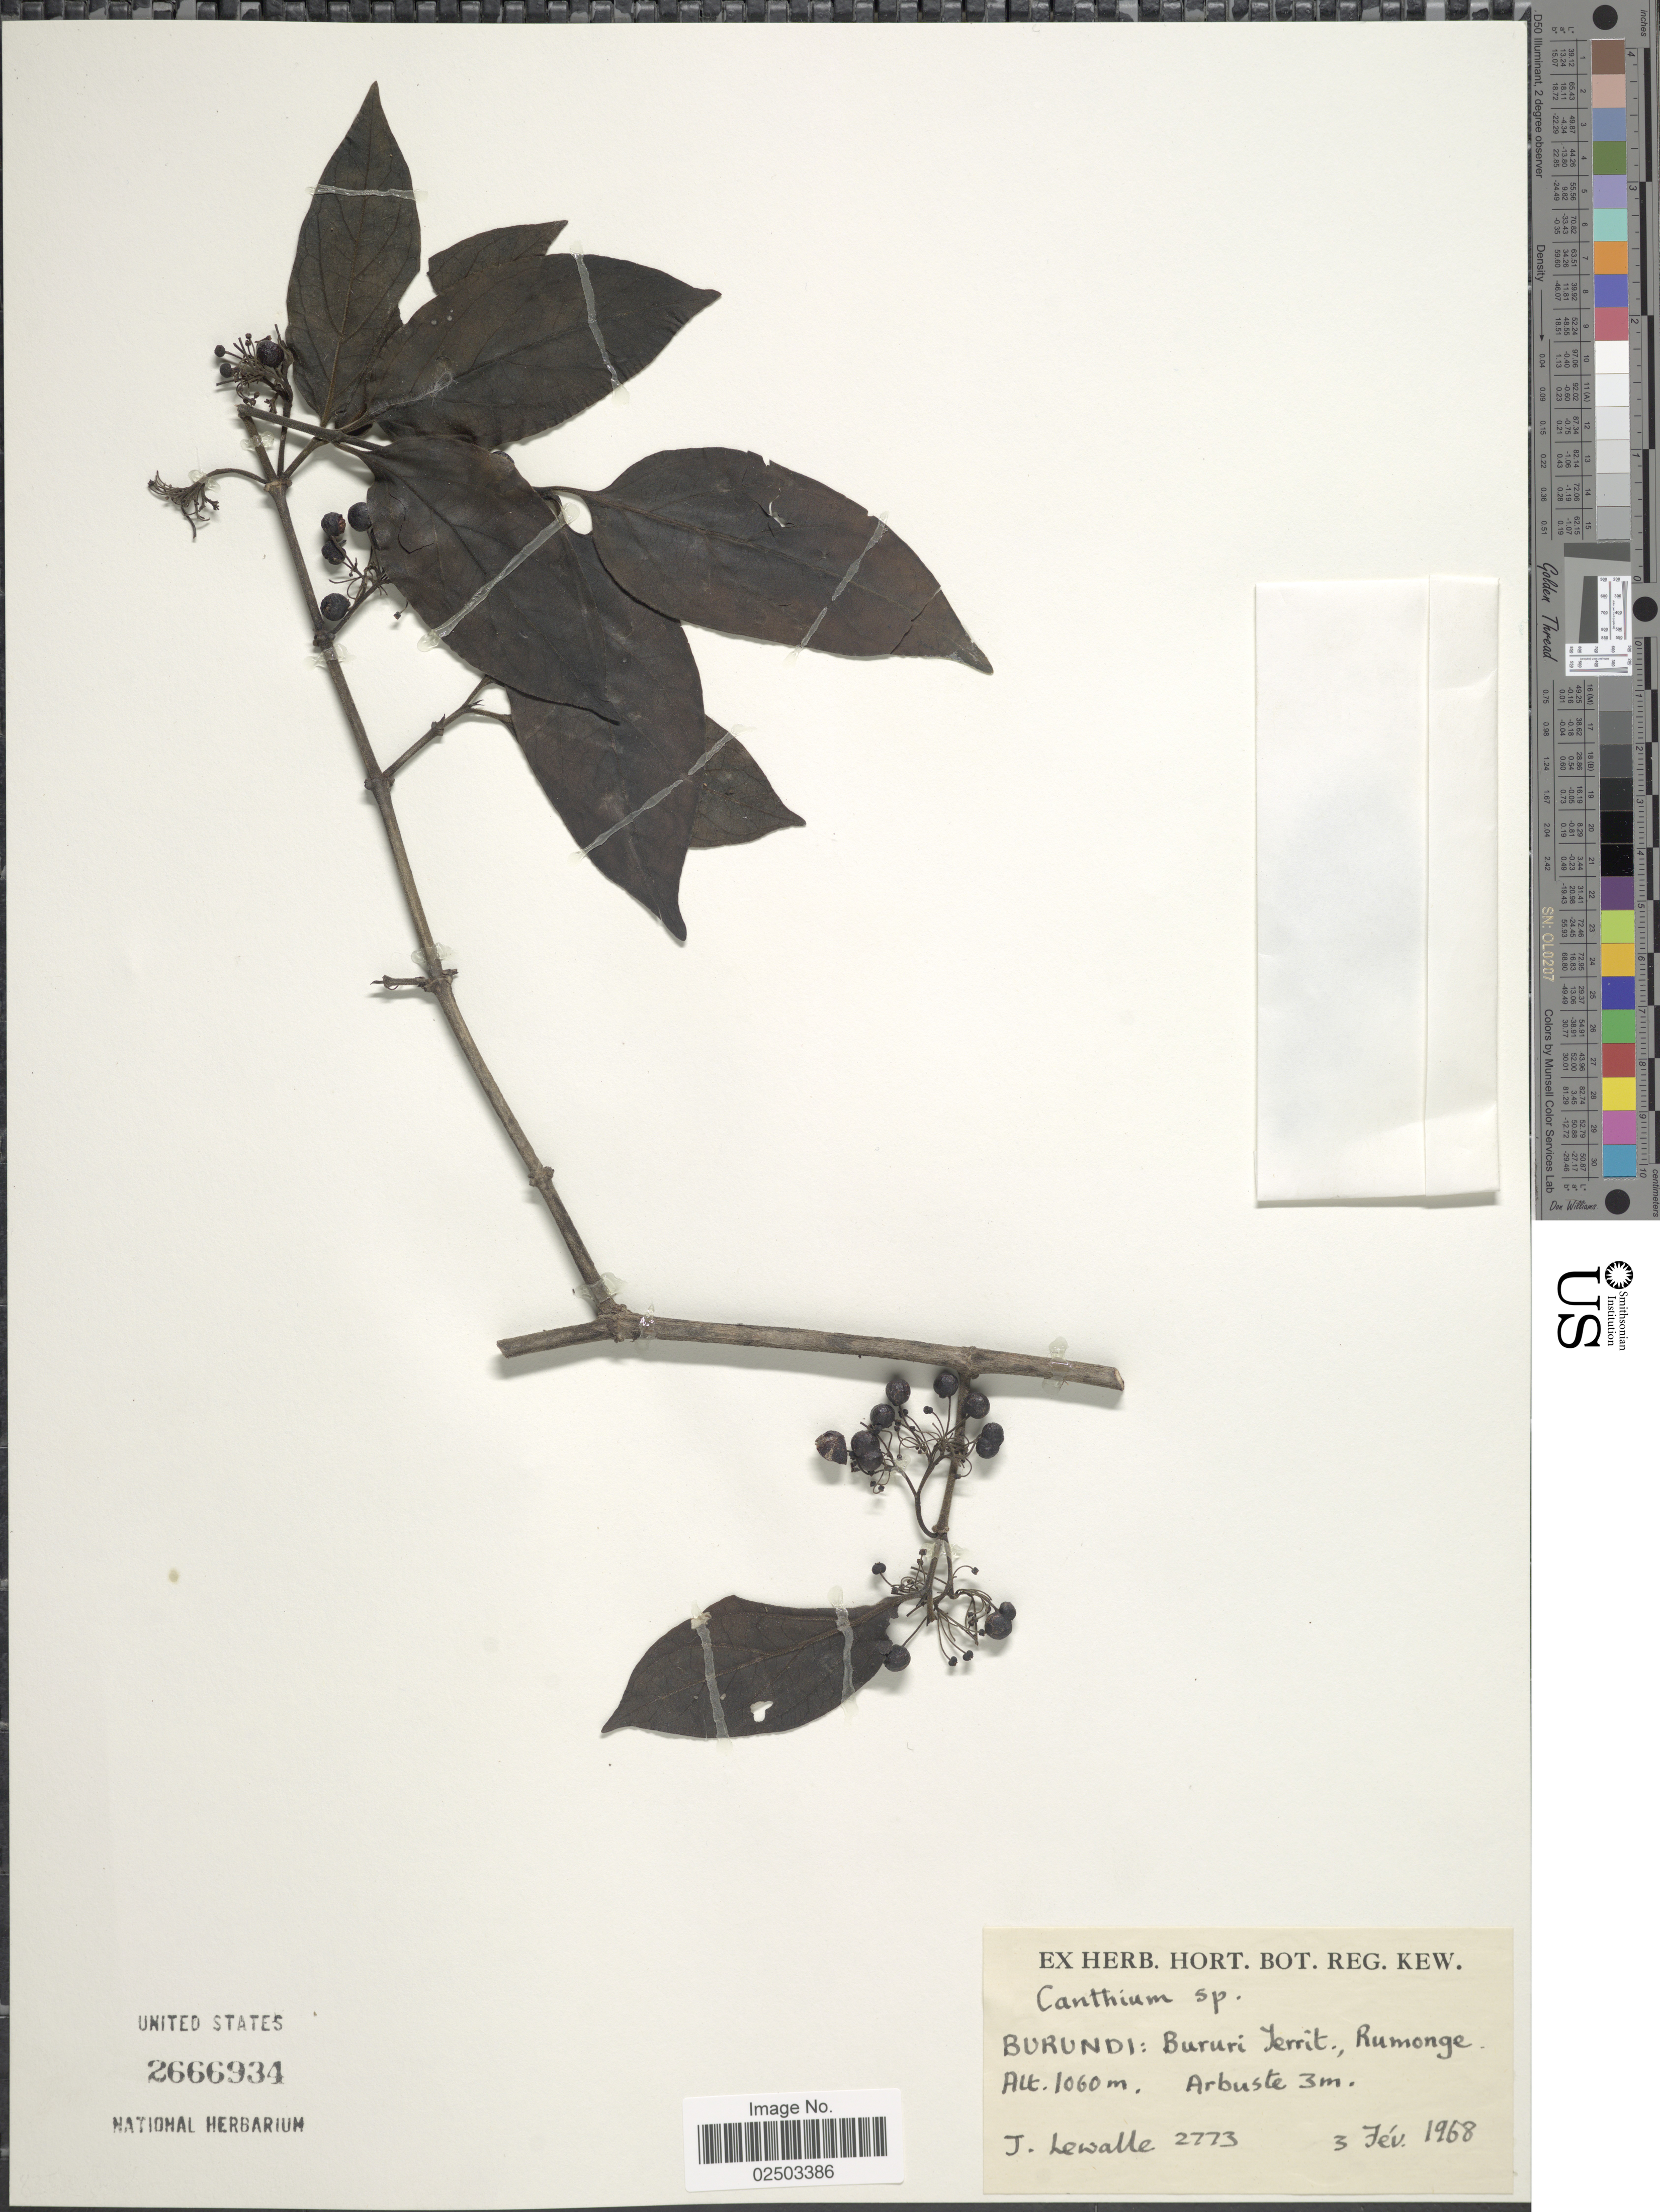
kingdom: Plantae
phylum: Tracheophyta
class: Magnoliopsida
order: Gentianales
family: Rubiaceae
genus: Bridsonia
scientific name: Bridsonia chamaedendrum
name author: (Kuntze) Verstraete & A.E. van Wyk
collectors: J. Lewalle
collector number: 2773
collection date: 1968-02-03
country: Burundi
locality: Bururi Jerrit, Rumonge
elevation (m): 1060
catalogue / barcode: US 2666934